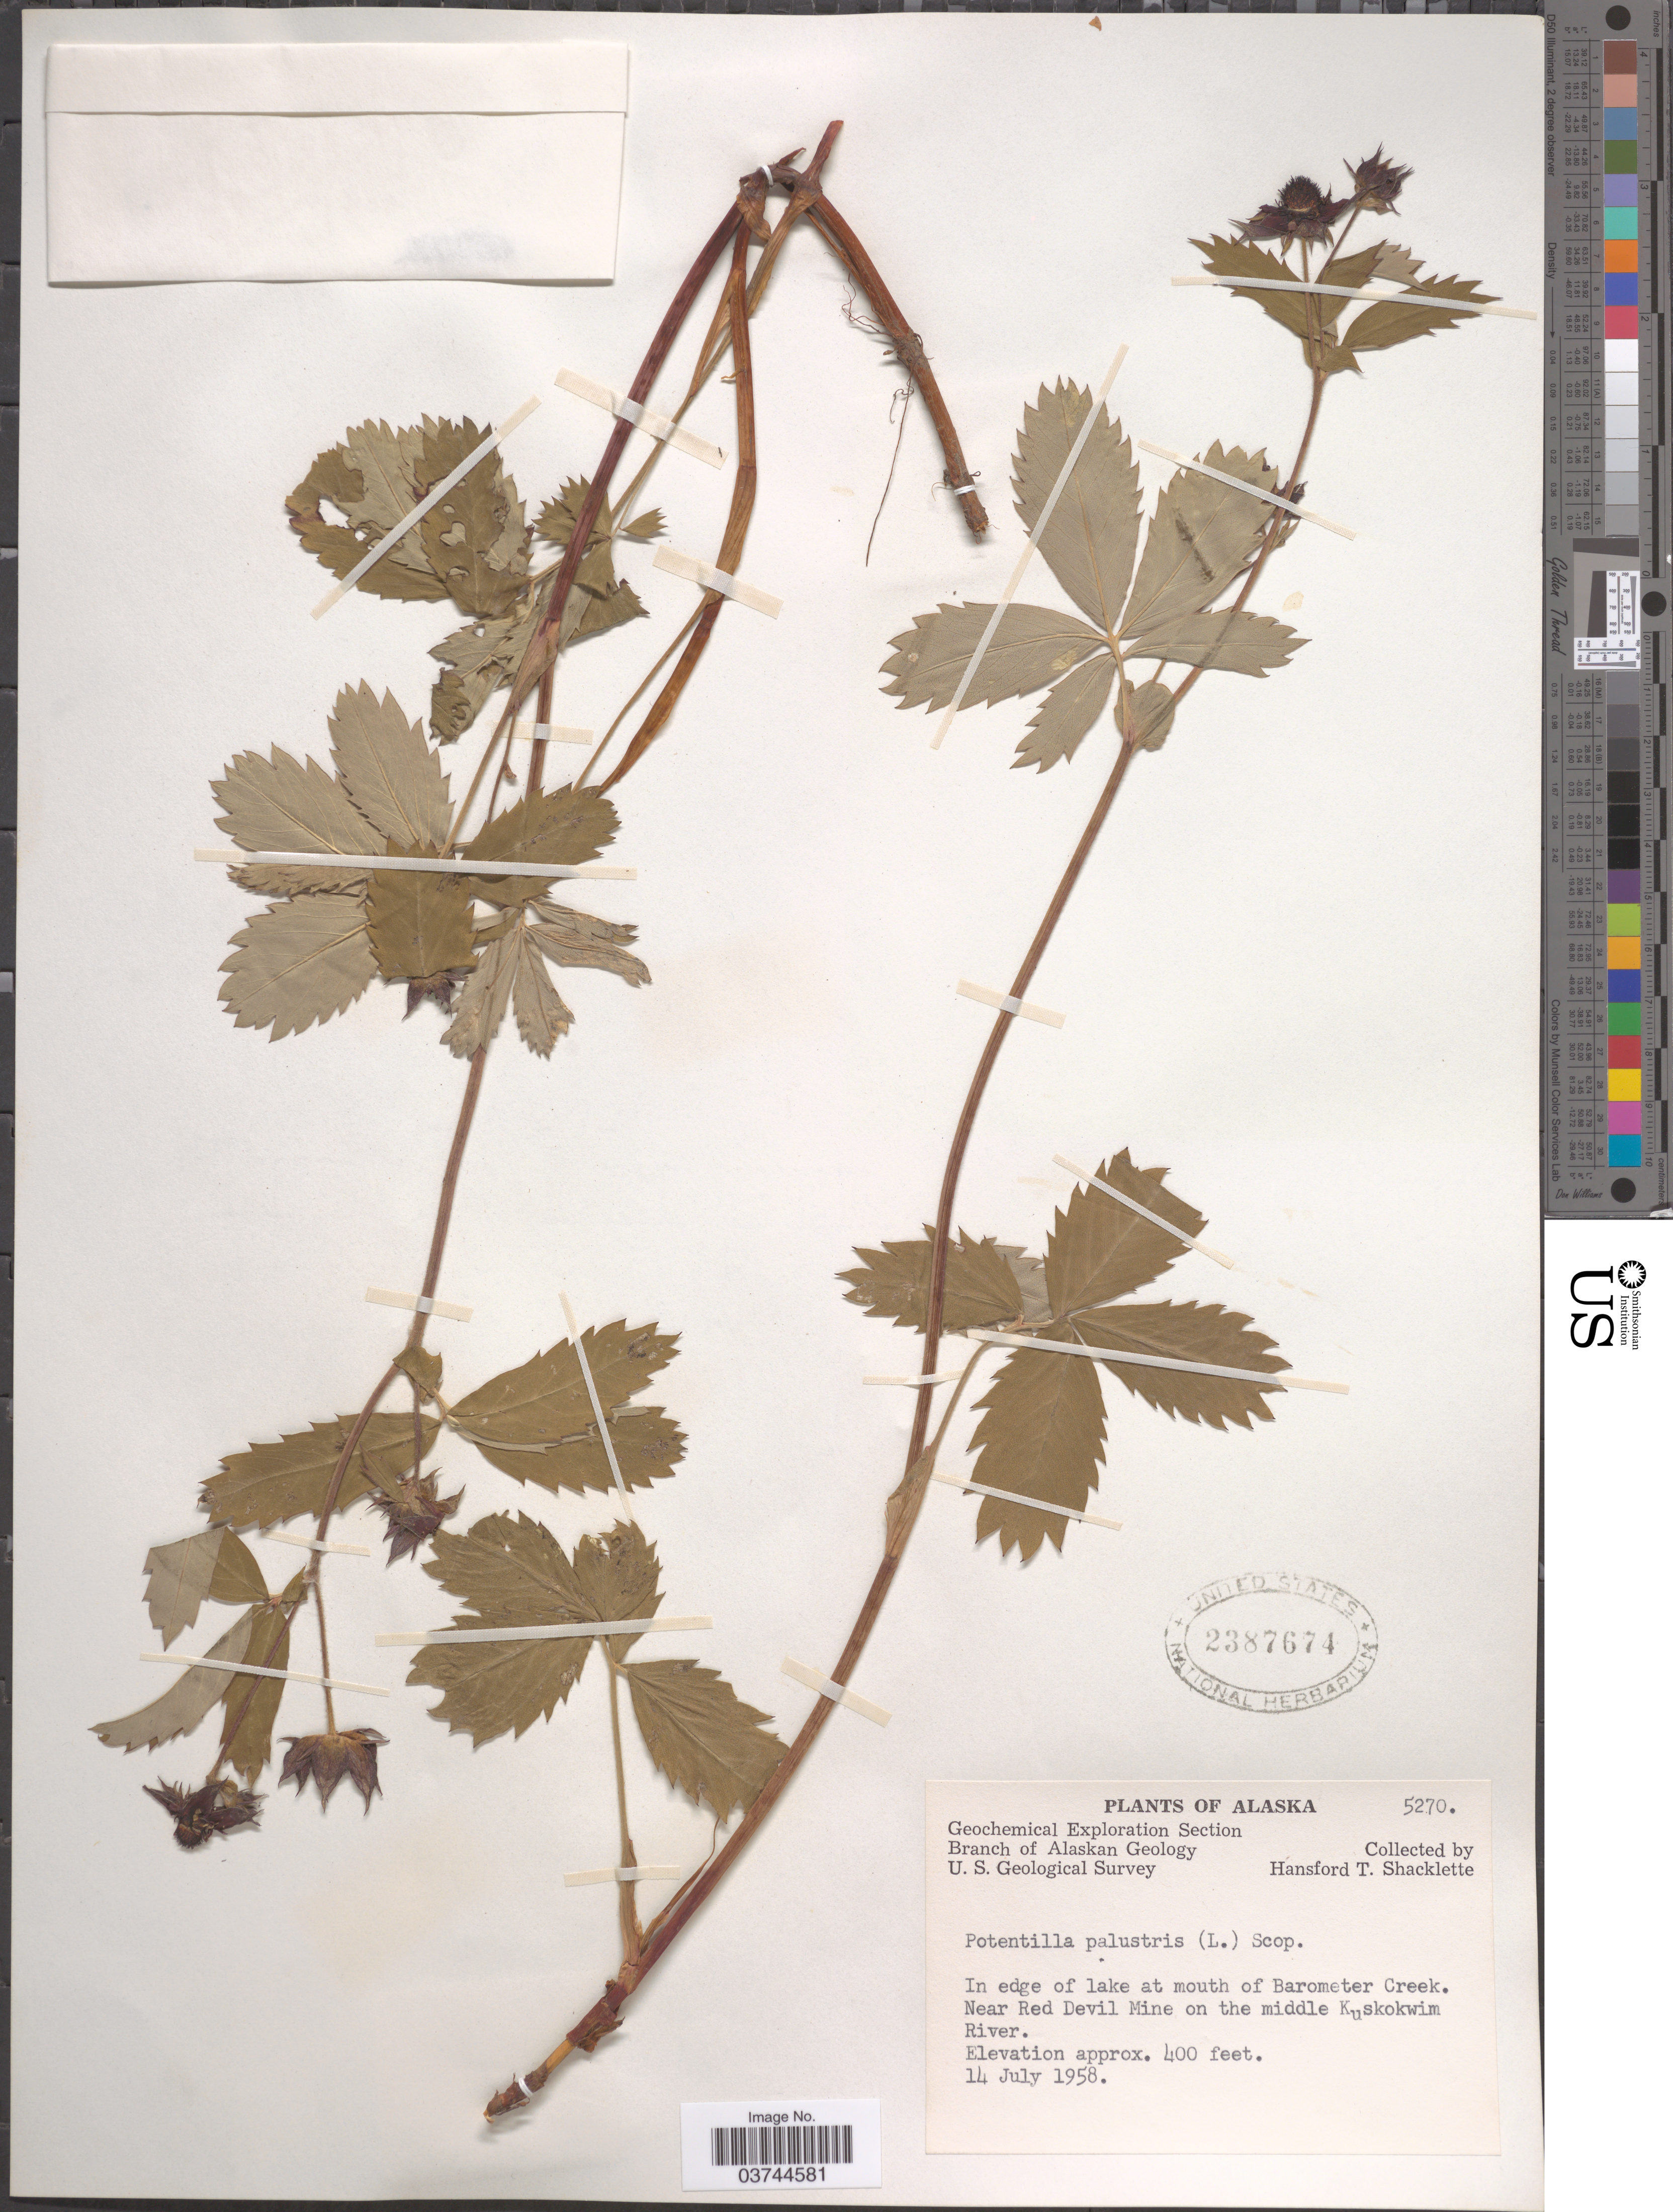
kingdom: Plantae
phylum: Tracheophyta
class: Magnoliopsida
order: Rosales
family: Rosaceae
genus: Comarum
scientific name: Comarum palustre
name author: L.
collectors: H. Shacklette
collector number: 5270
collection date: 1958-07-14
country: United States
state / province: Alaska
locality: In edge of lake at mouth of Barometer Creek. Near Red Devil Mine on the middle Kuskokwim River.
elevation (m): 122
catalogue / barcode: US 2387674